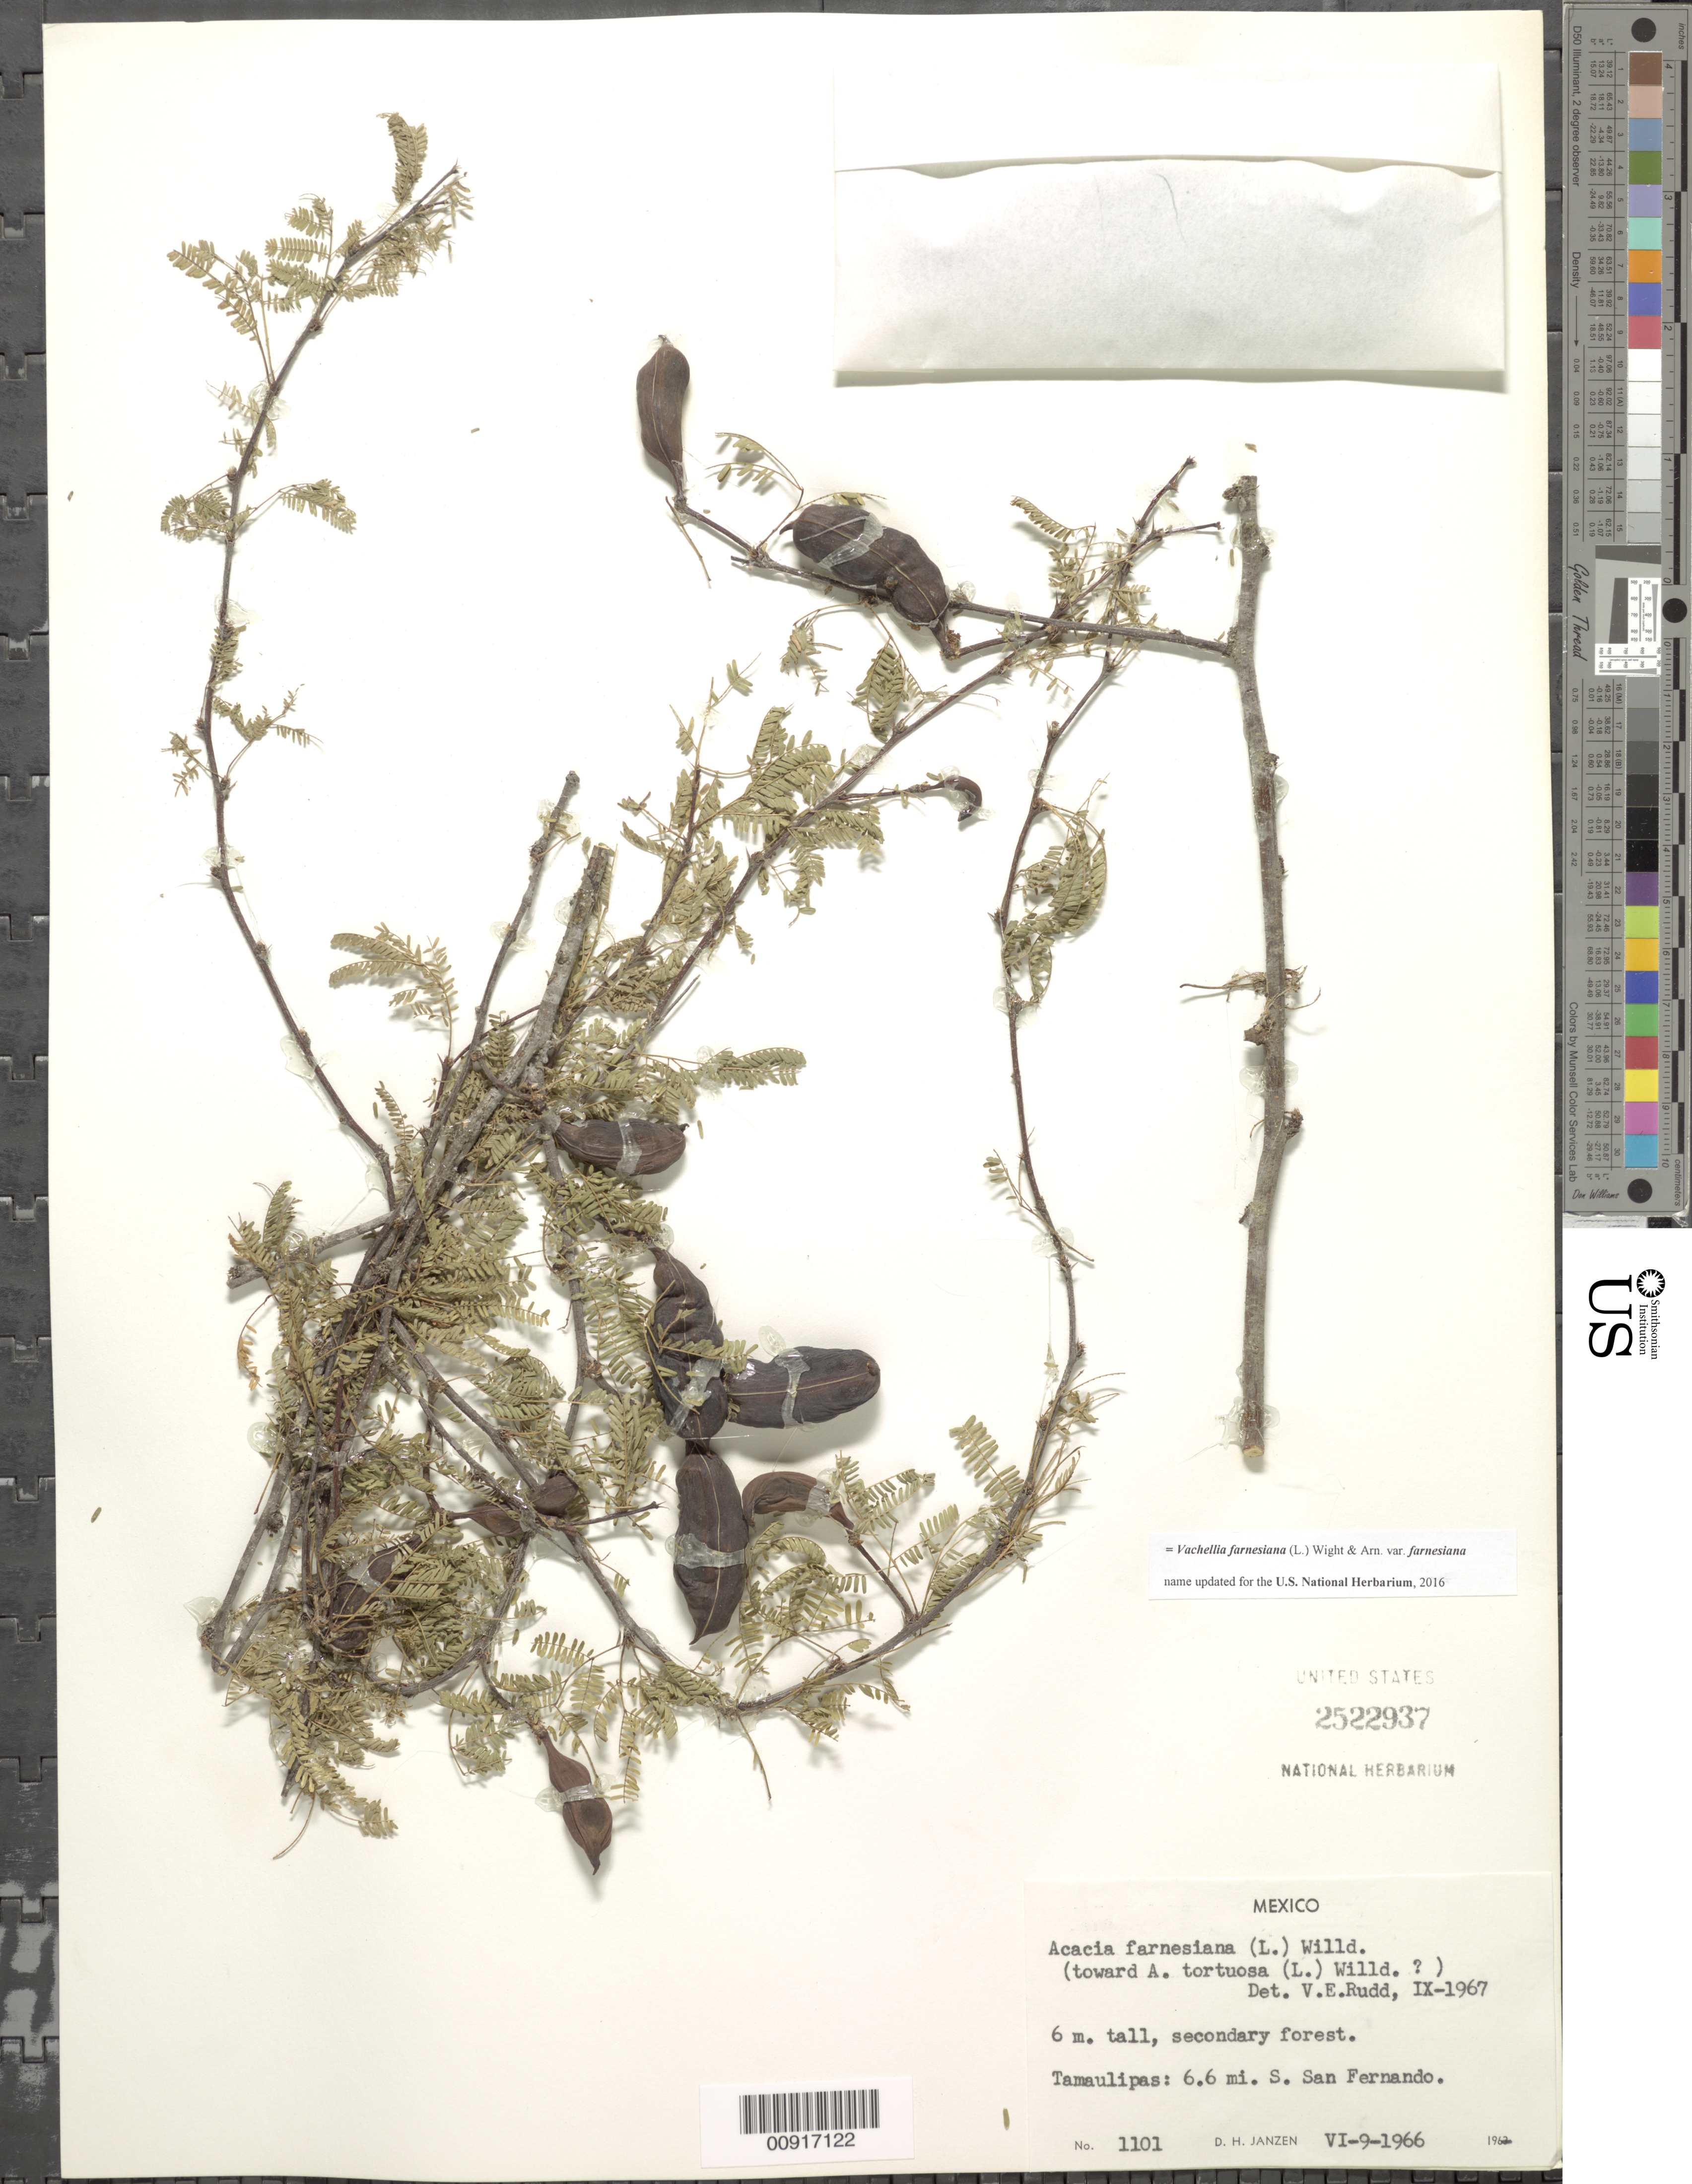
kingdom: Plantae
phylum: Tracheophyta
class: Magnoliopsida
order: Fabales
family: Fabaceae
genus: Vachellia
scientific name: Vachellia farnesiana var. farnesiana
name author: (L.) Wight & Arn.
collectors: D. Janzen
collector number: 1101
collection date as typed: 09 Jun 1966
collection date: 1966-06-09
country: Mexico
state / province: Tamaulipas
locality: Tamaulipas: 6.6 mi. S. San Fernando.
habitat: Secondary forest.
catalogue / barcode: US 2522937